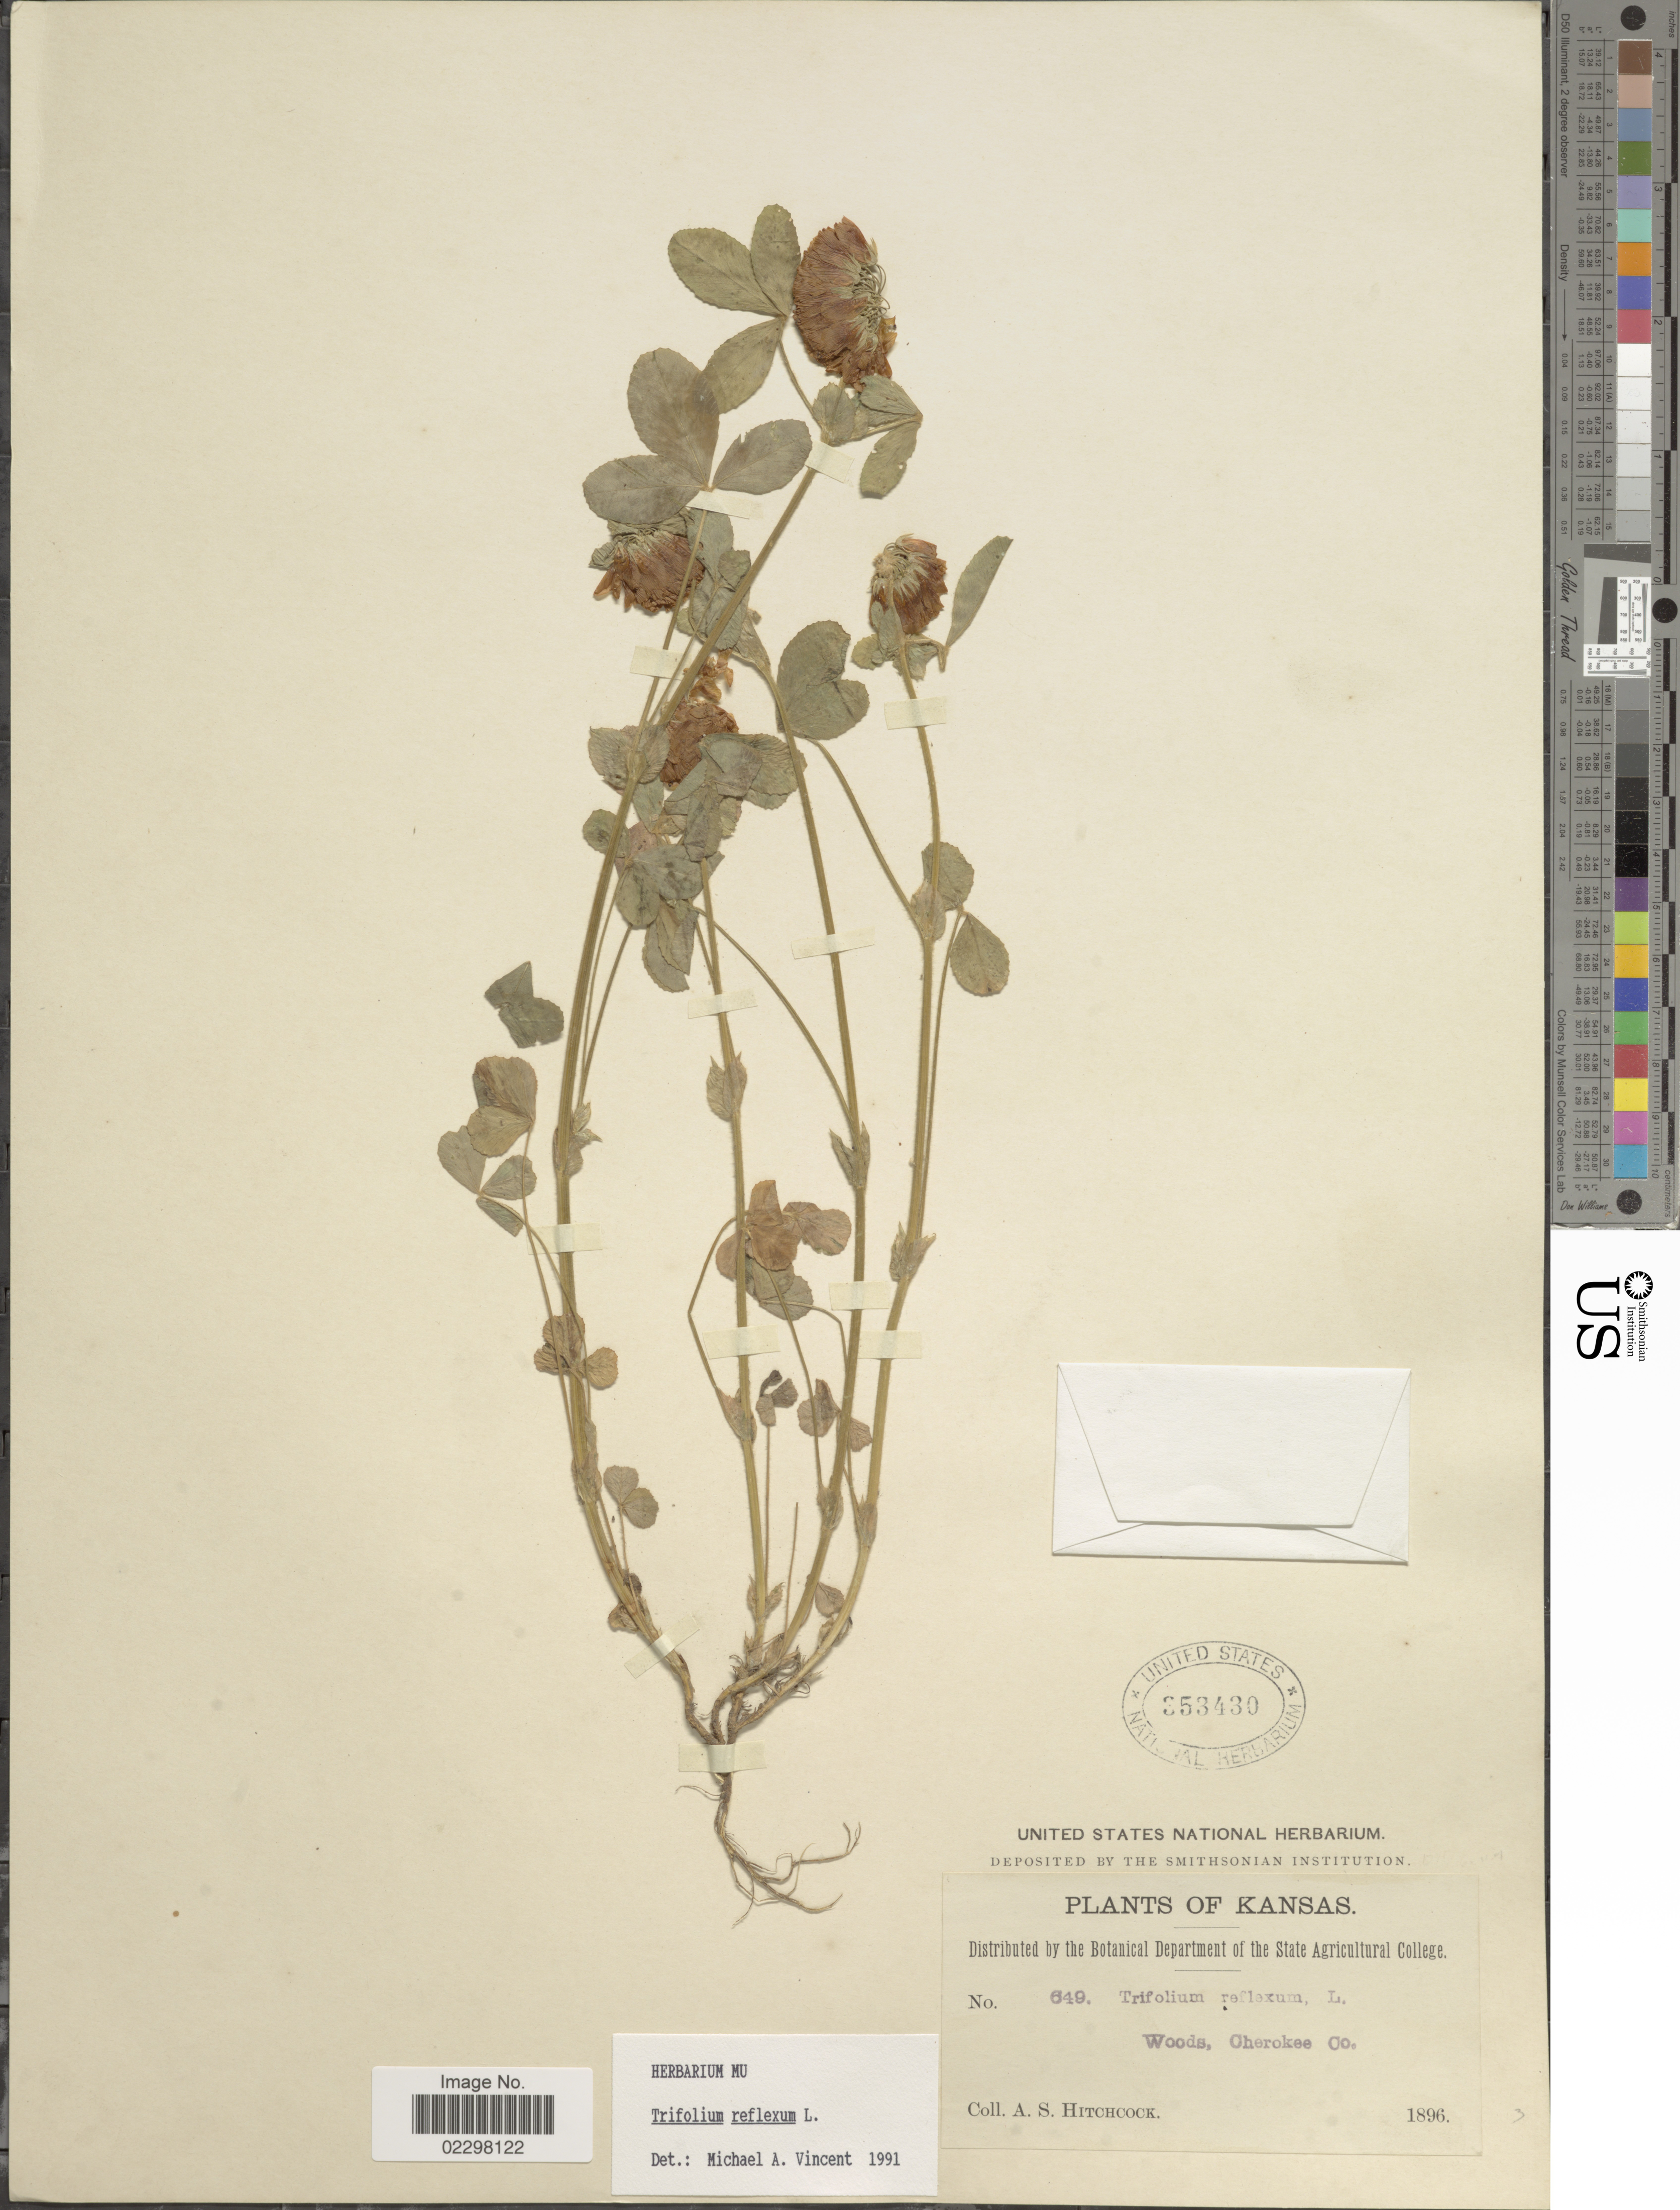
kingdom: Plantae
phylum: Tracheophyta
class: Magnoliopsida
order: Fabales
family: Fabaceae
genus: Trifolium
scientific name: Trifolium reflexum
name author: L.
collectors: A. S. Hitchcock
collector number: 649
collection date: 1896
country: United States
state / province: Kansas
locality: Woods, Cherokee Co.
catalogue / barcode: US 353430